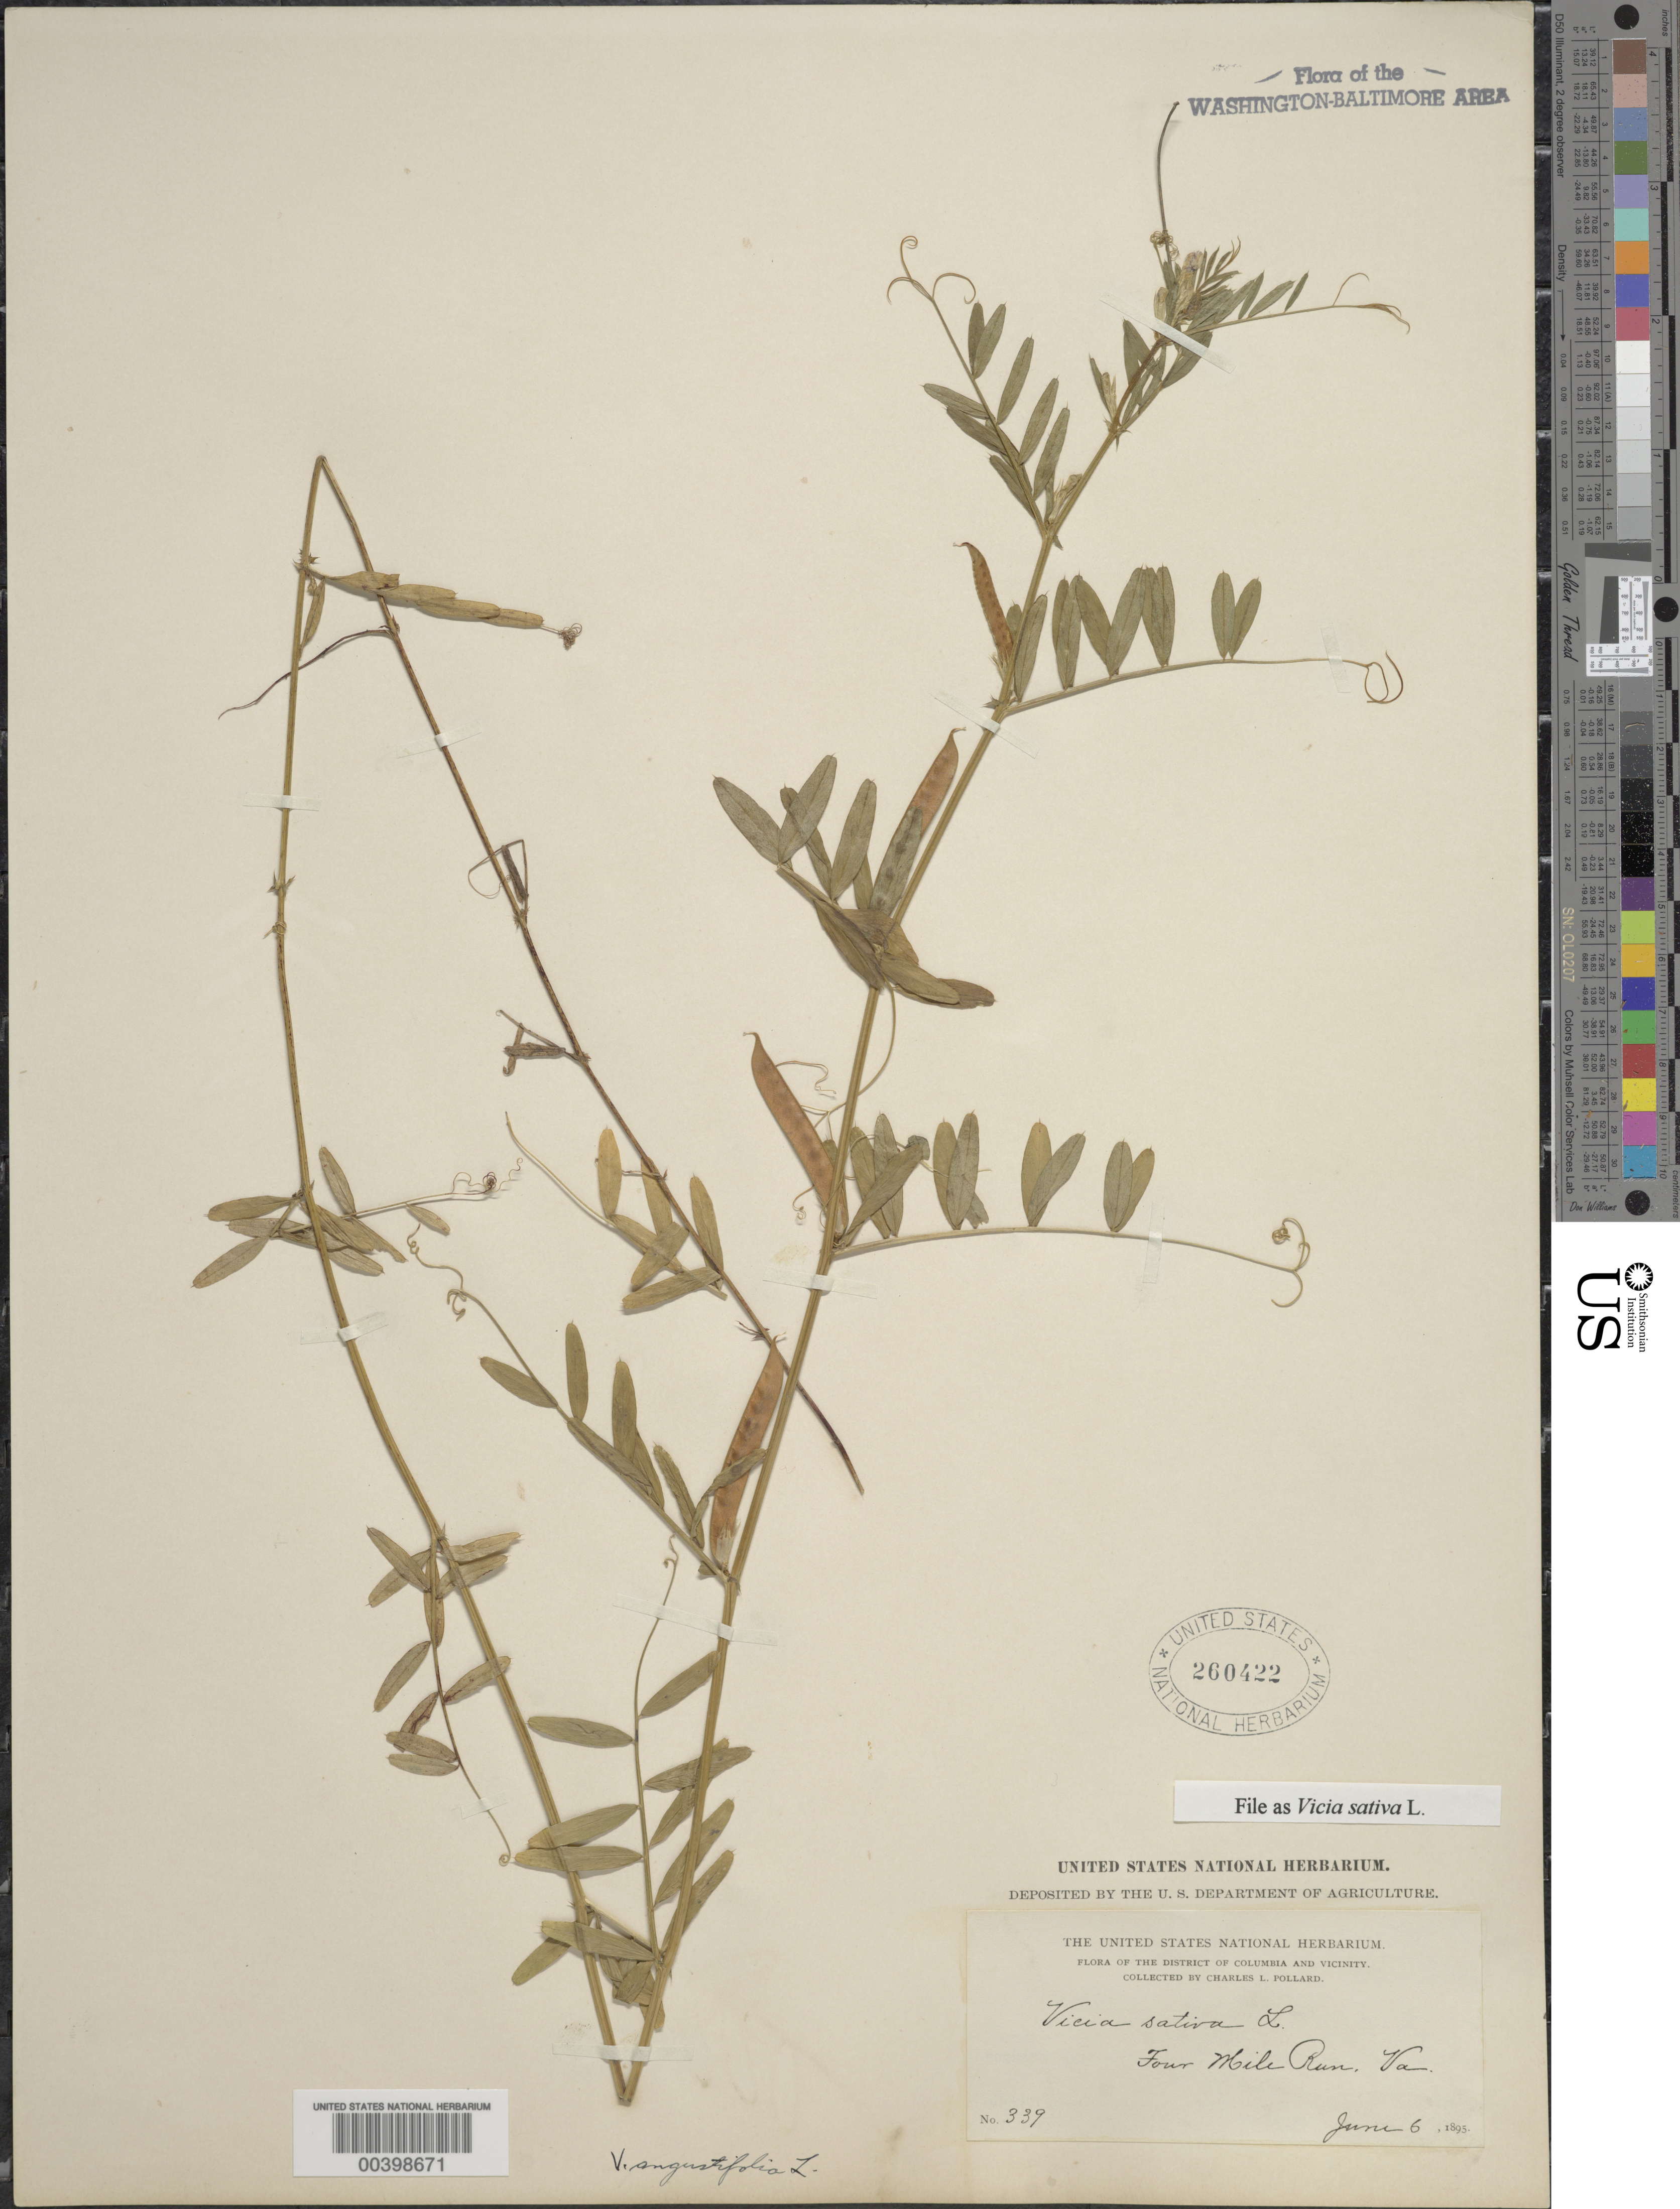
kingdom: Plantae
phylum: Tracheophyta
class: Magnoliopsida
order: Fabales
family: Fabaceae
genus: Vicia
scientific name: Vicia sativa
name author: L.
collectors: C. L. Pollard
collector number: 339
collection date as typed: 06 Jun 1895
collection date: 1895-06-06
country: United States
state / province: Virginia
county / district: Arlington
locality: Four Mile Run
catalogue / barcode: US 260422